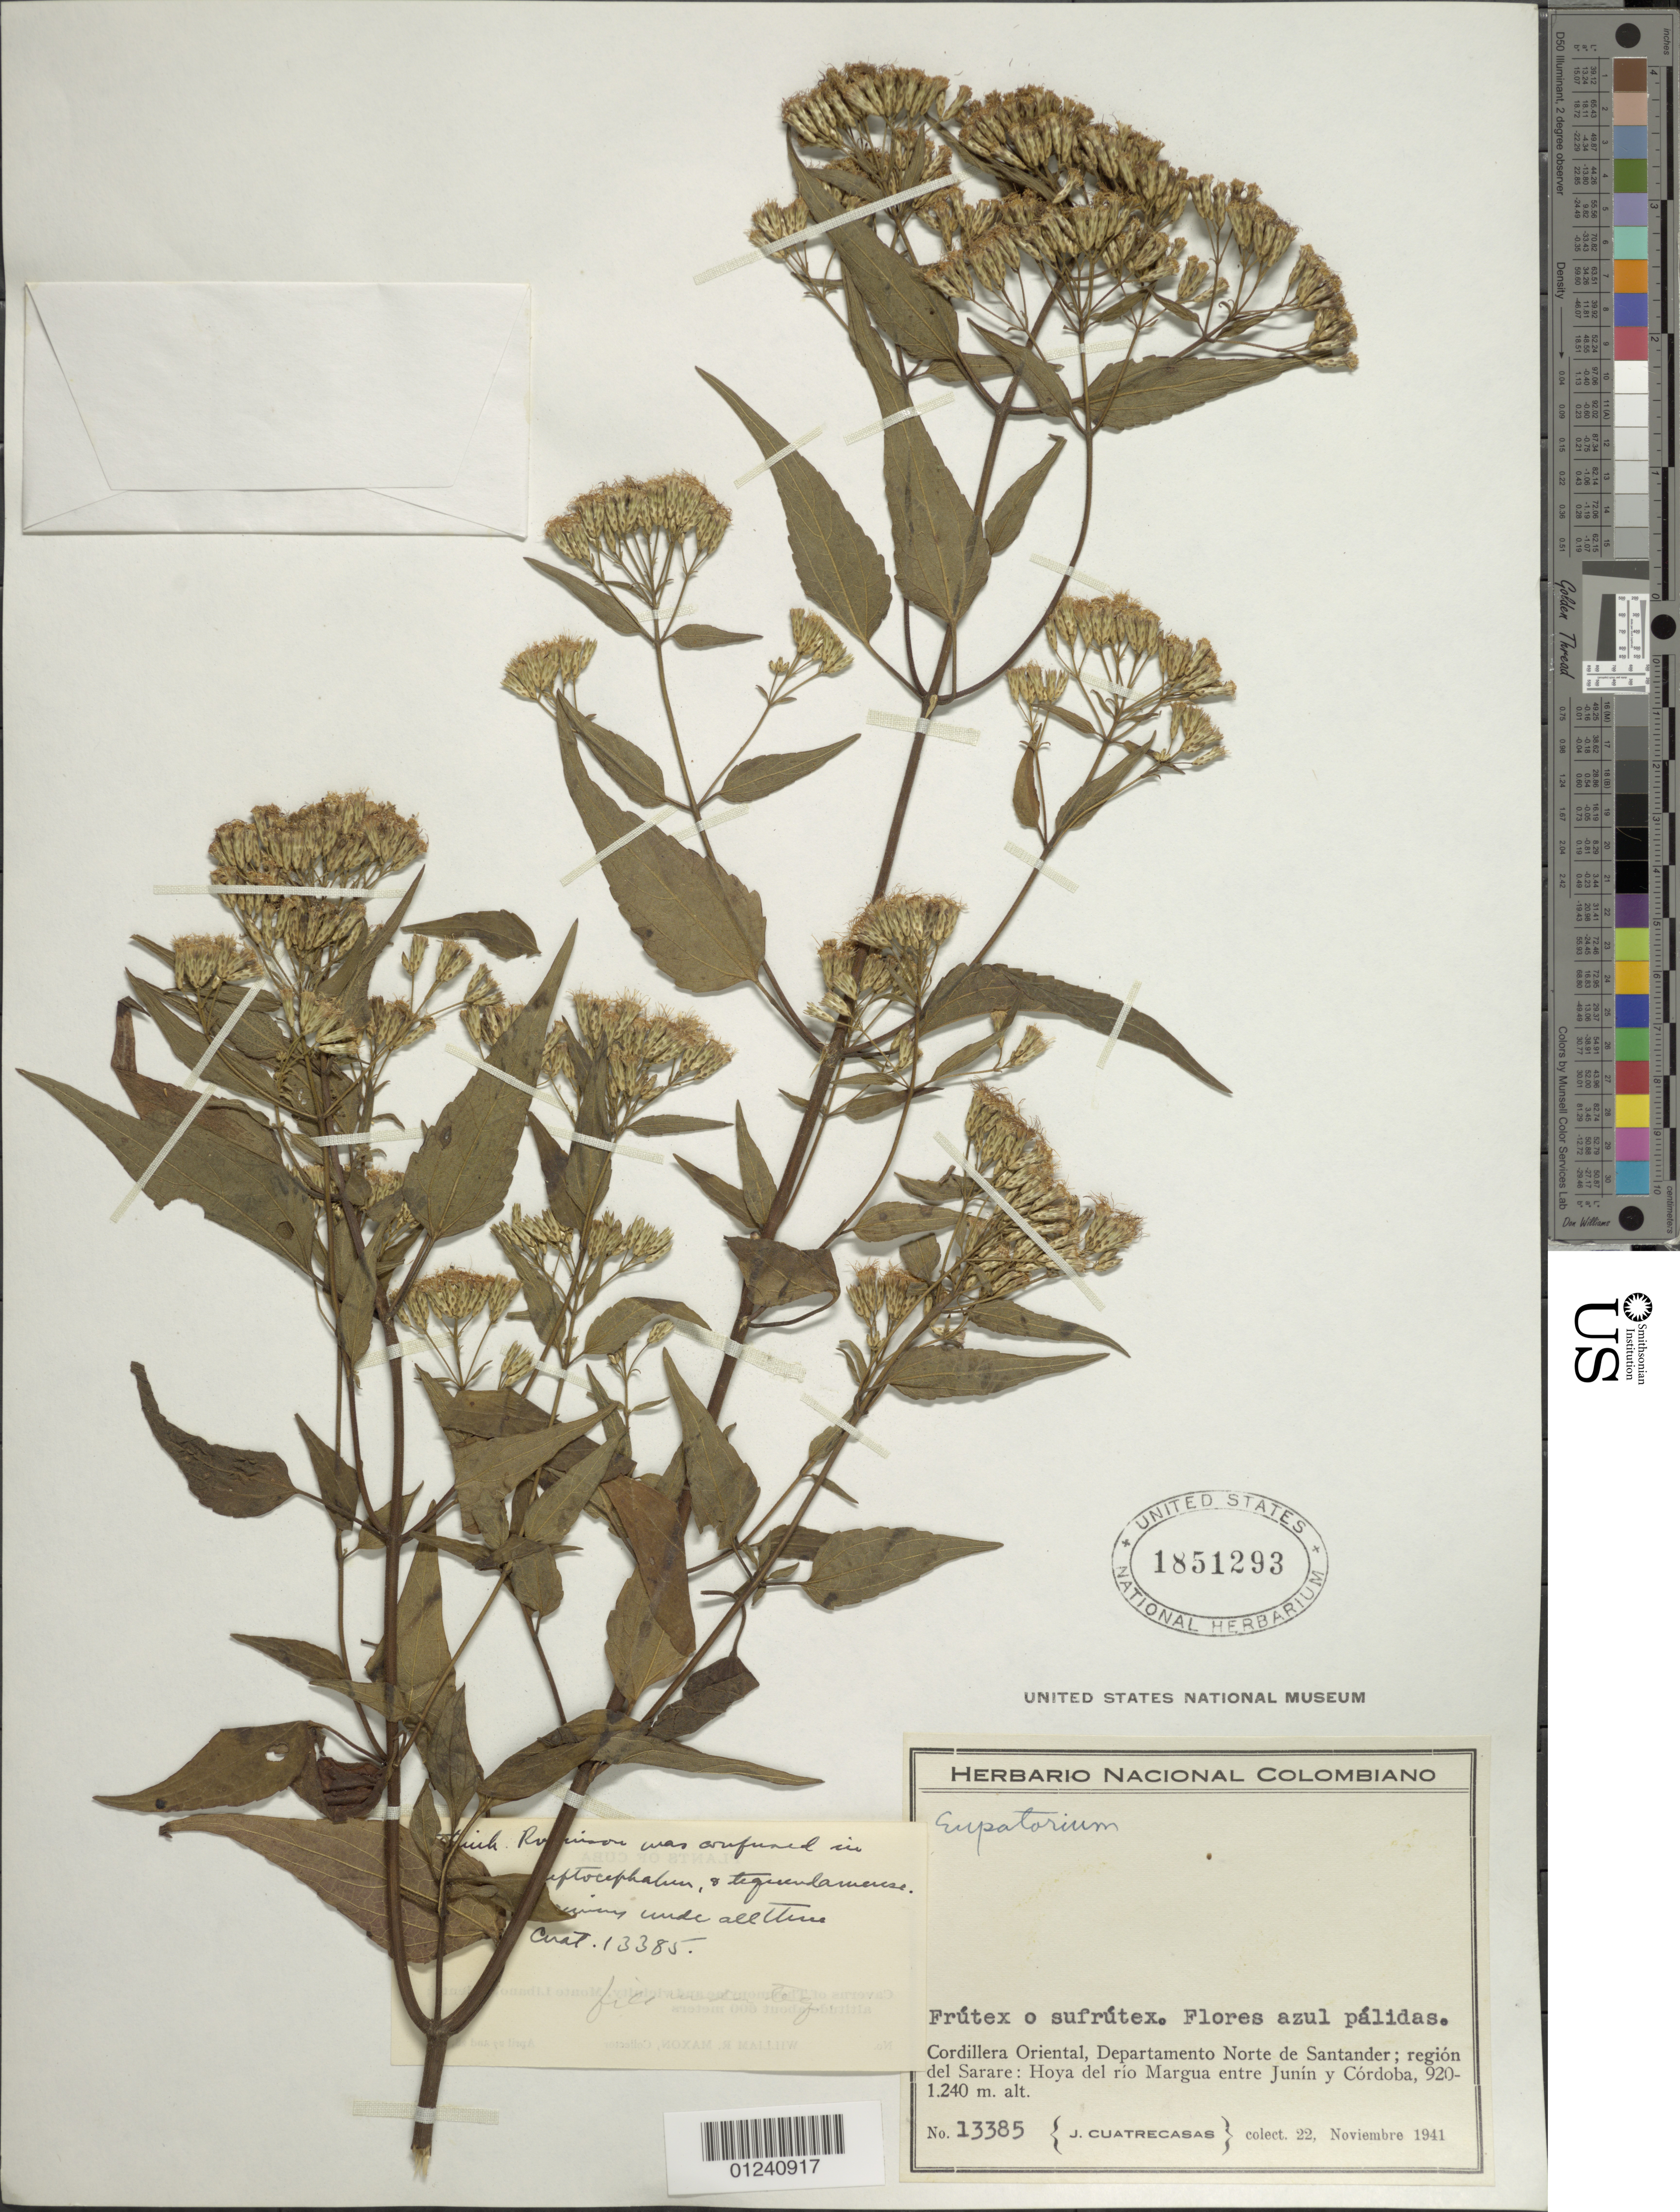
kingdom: Plantae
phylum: Tracheophyta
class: Magnoliopsida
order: Asterales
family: Asteraceae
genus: Chromolaena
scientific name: Chromolaena sp.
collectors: J. Cuatrecasas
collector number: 13385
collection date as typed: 22 Nov 1941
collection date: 1941-11-22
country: Colombia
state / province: Norte de Santander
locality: Cordillera Oriental, region de Sarare, Hoya del Rio Margua entre Junin y Cordoba.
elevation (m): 920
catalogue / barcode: US 1851293